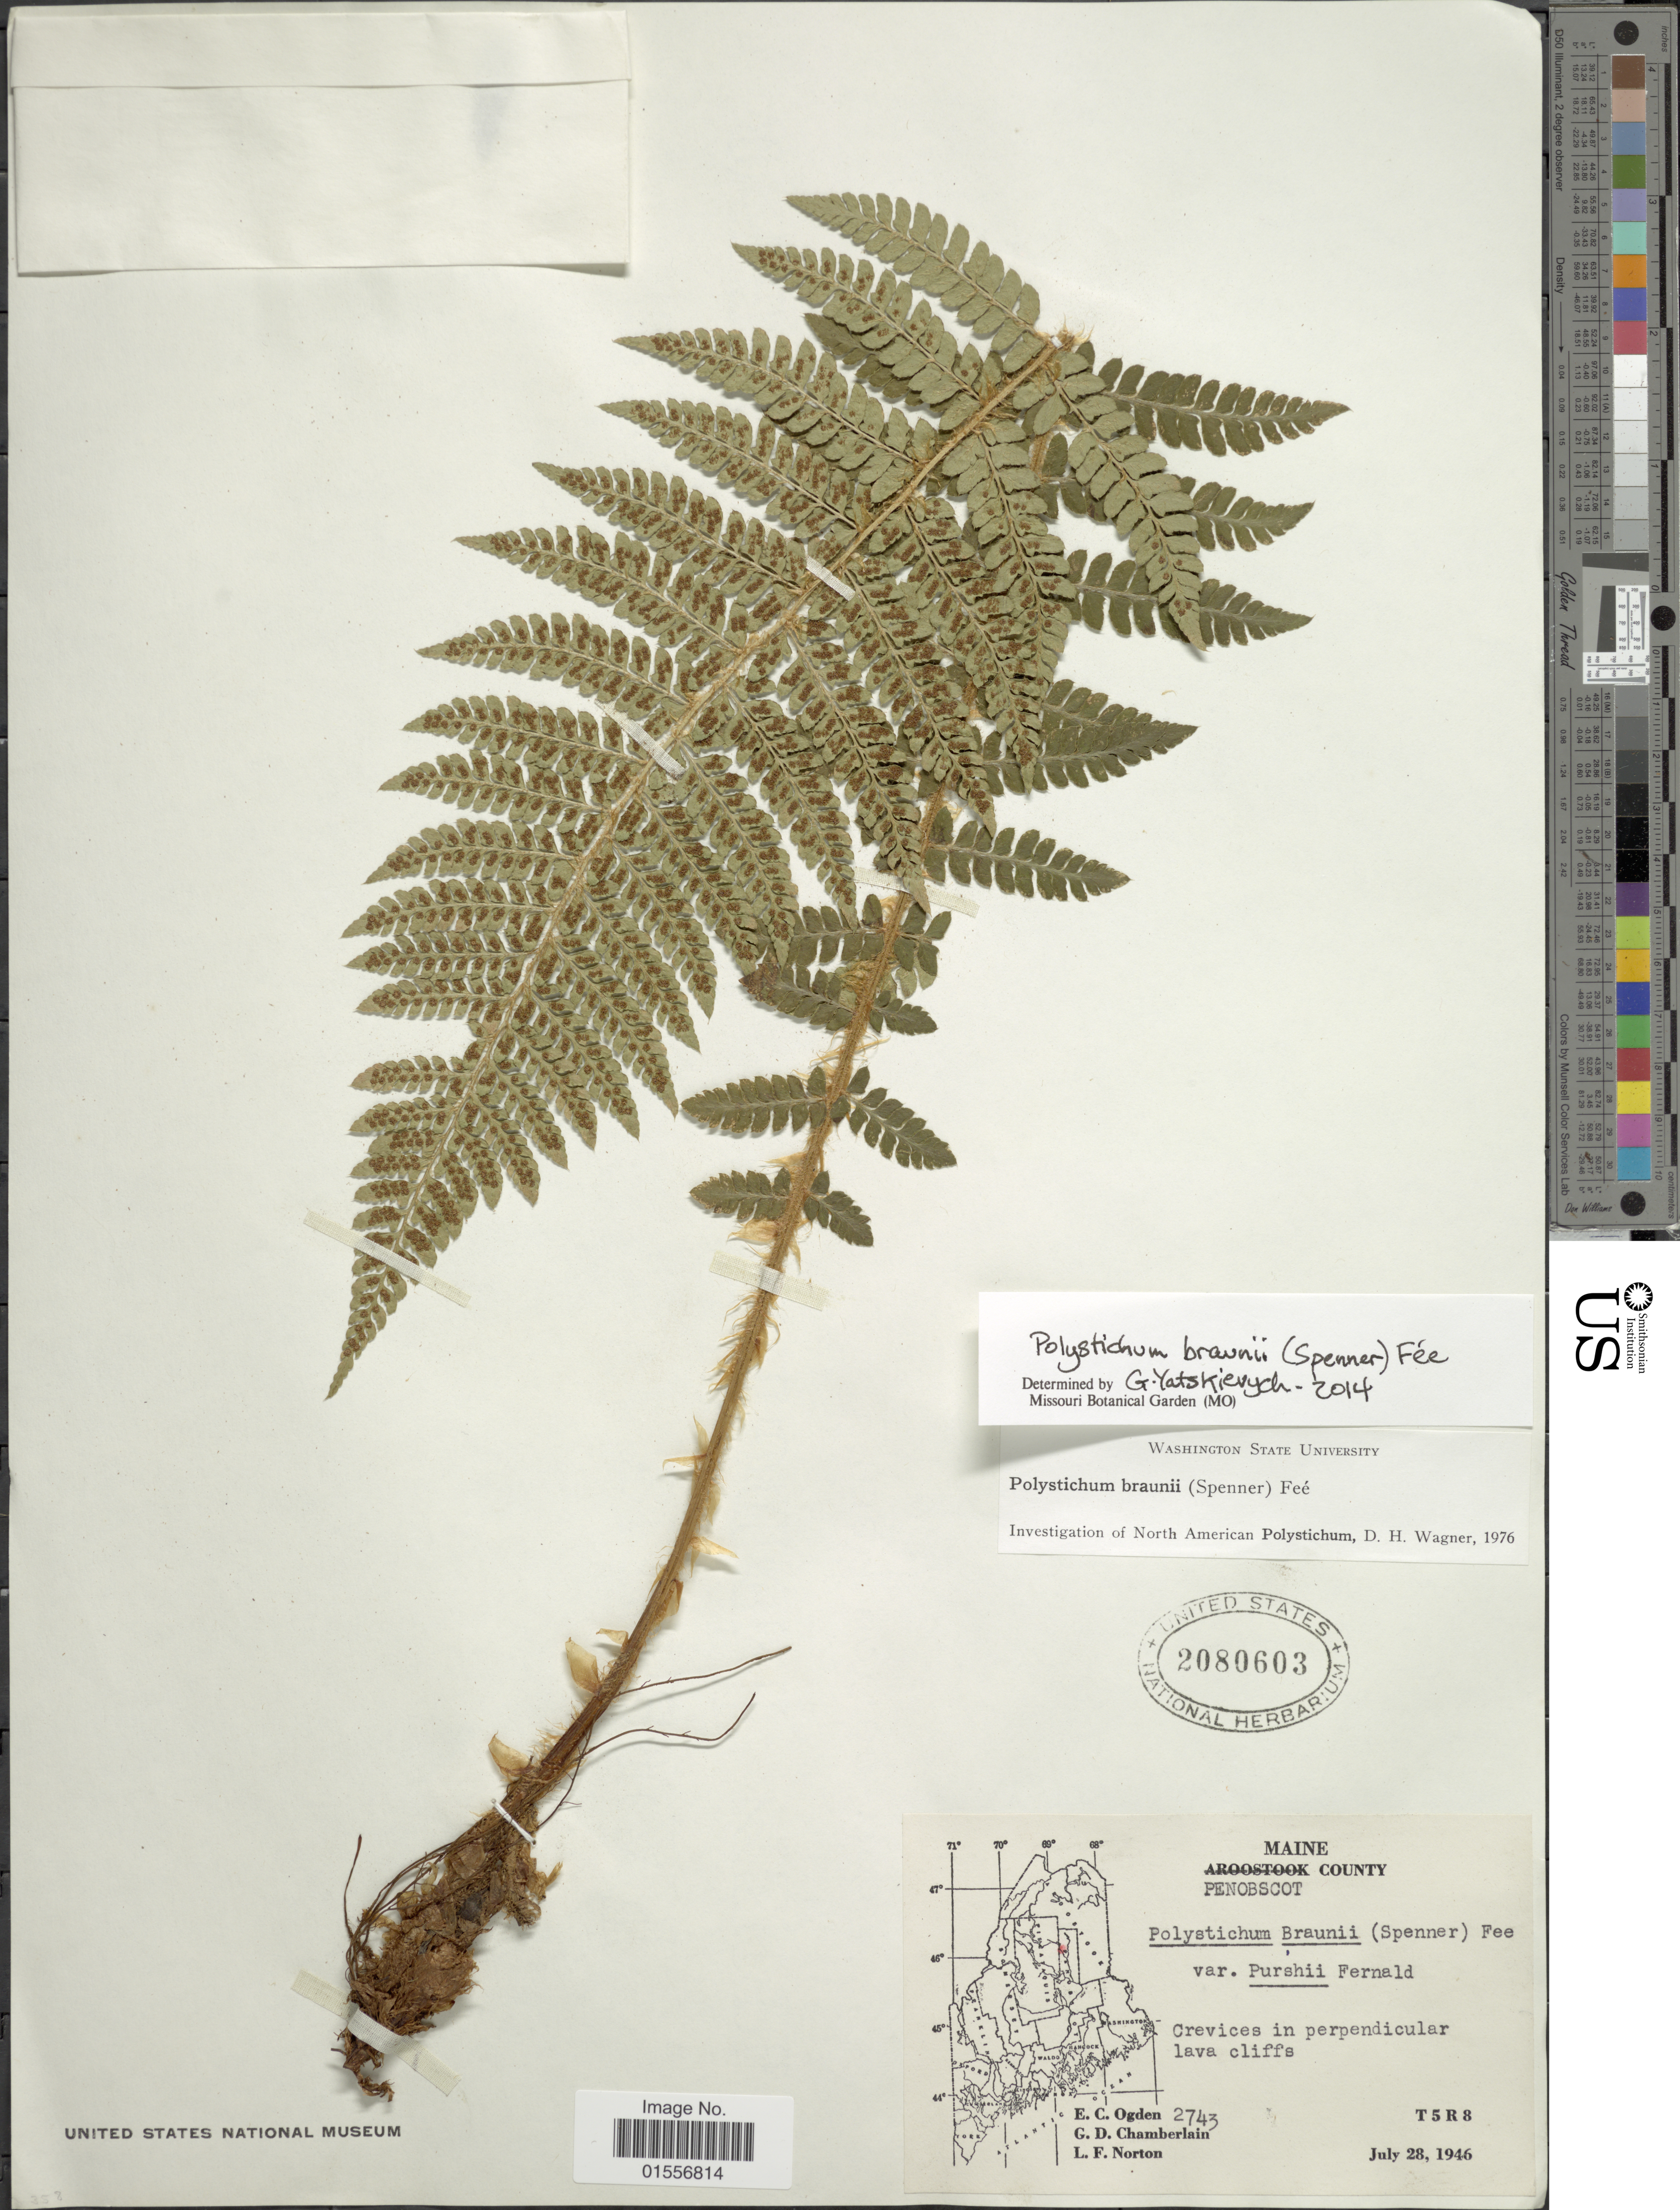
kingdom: Plantae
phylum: Tracheophyta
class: Polypodiopsida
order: Polypodiales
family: Dryopteridaceae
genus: Polystichum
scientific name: Polystichum braunii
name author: (Spenn.) Fée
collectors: E. Ogden, G. D. Chamberlain & L. Norton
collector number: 2743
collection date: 1946-07-28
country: United States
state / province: Maine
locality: Penobscot County, crevices in perpendicular lava cliffs.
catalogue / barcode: US 2080603